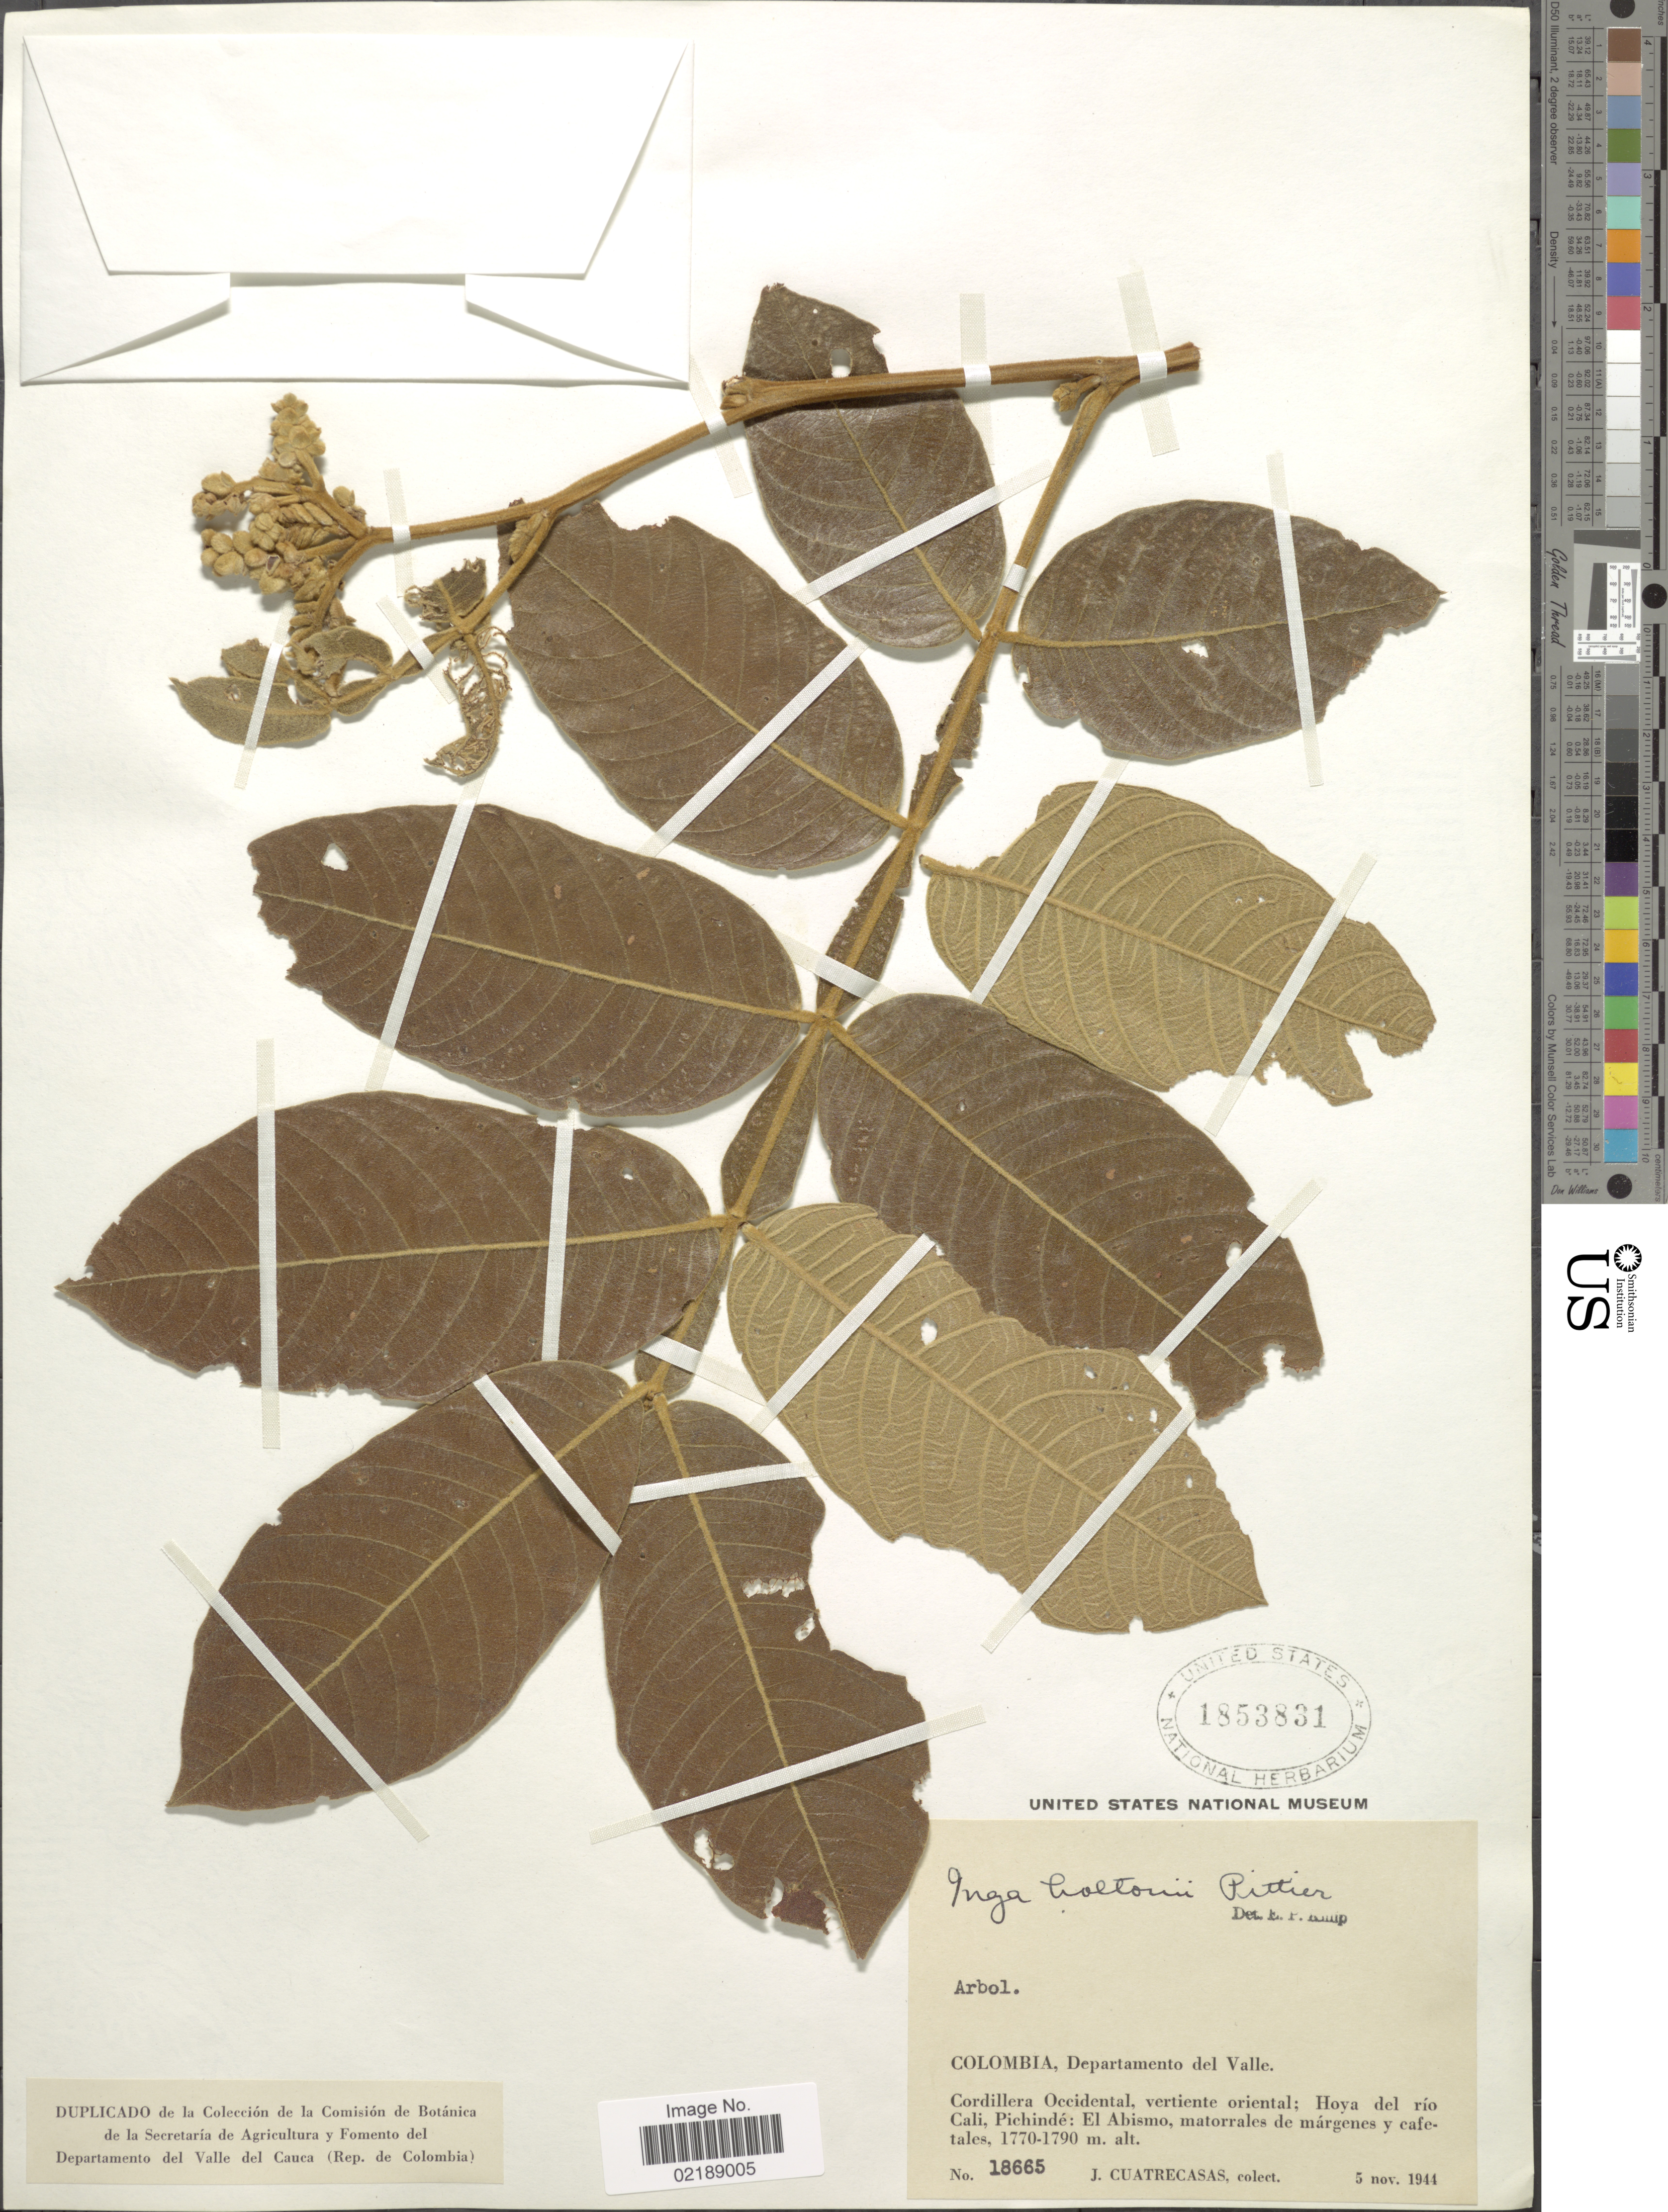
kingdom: Plantae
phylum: Tracheophyta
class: Magnoliopsida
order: Fabales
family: Fabaceae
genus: Inga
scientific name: Inga ornata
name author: Kunth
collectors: J. Cuatrecasas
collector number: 18665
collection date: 1944-11-05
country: Colombia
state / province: Valle del Cauca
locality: Departamento del Valle, Cordillera Occidental, vertiente oriental; Hoya del río Cali, Pichindé: El Abismo, matorrales de márgenes y cafetales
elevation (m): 1770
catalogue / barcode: US 1853831